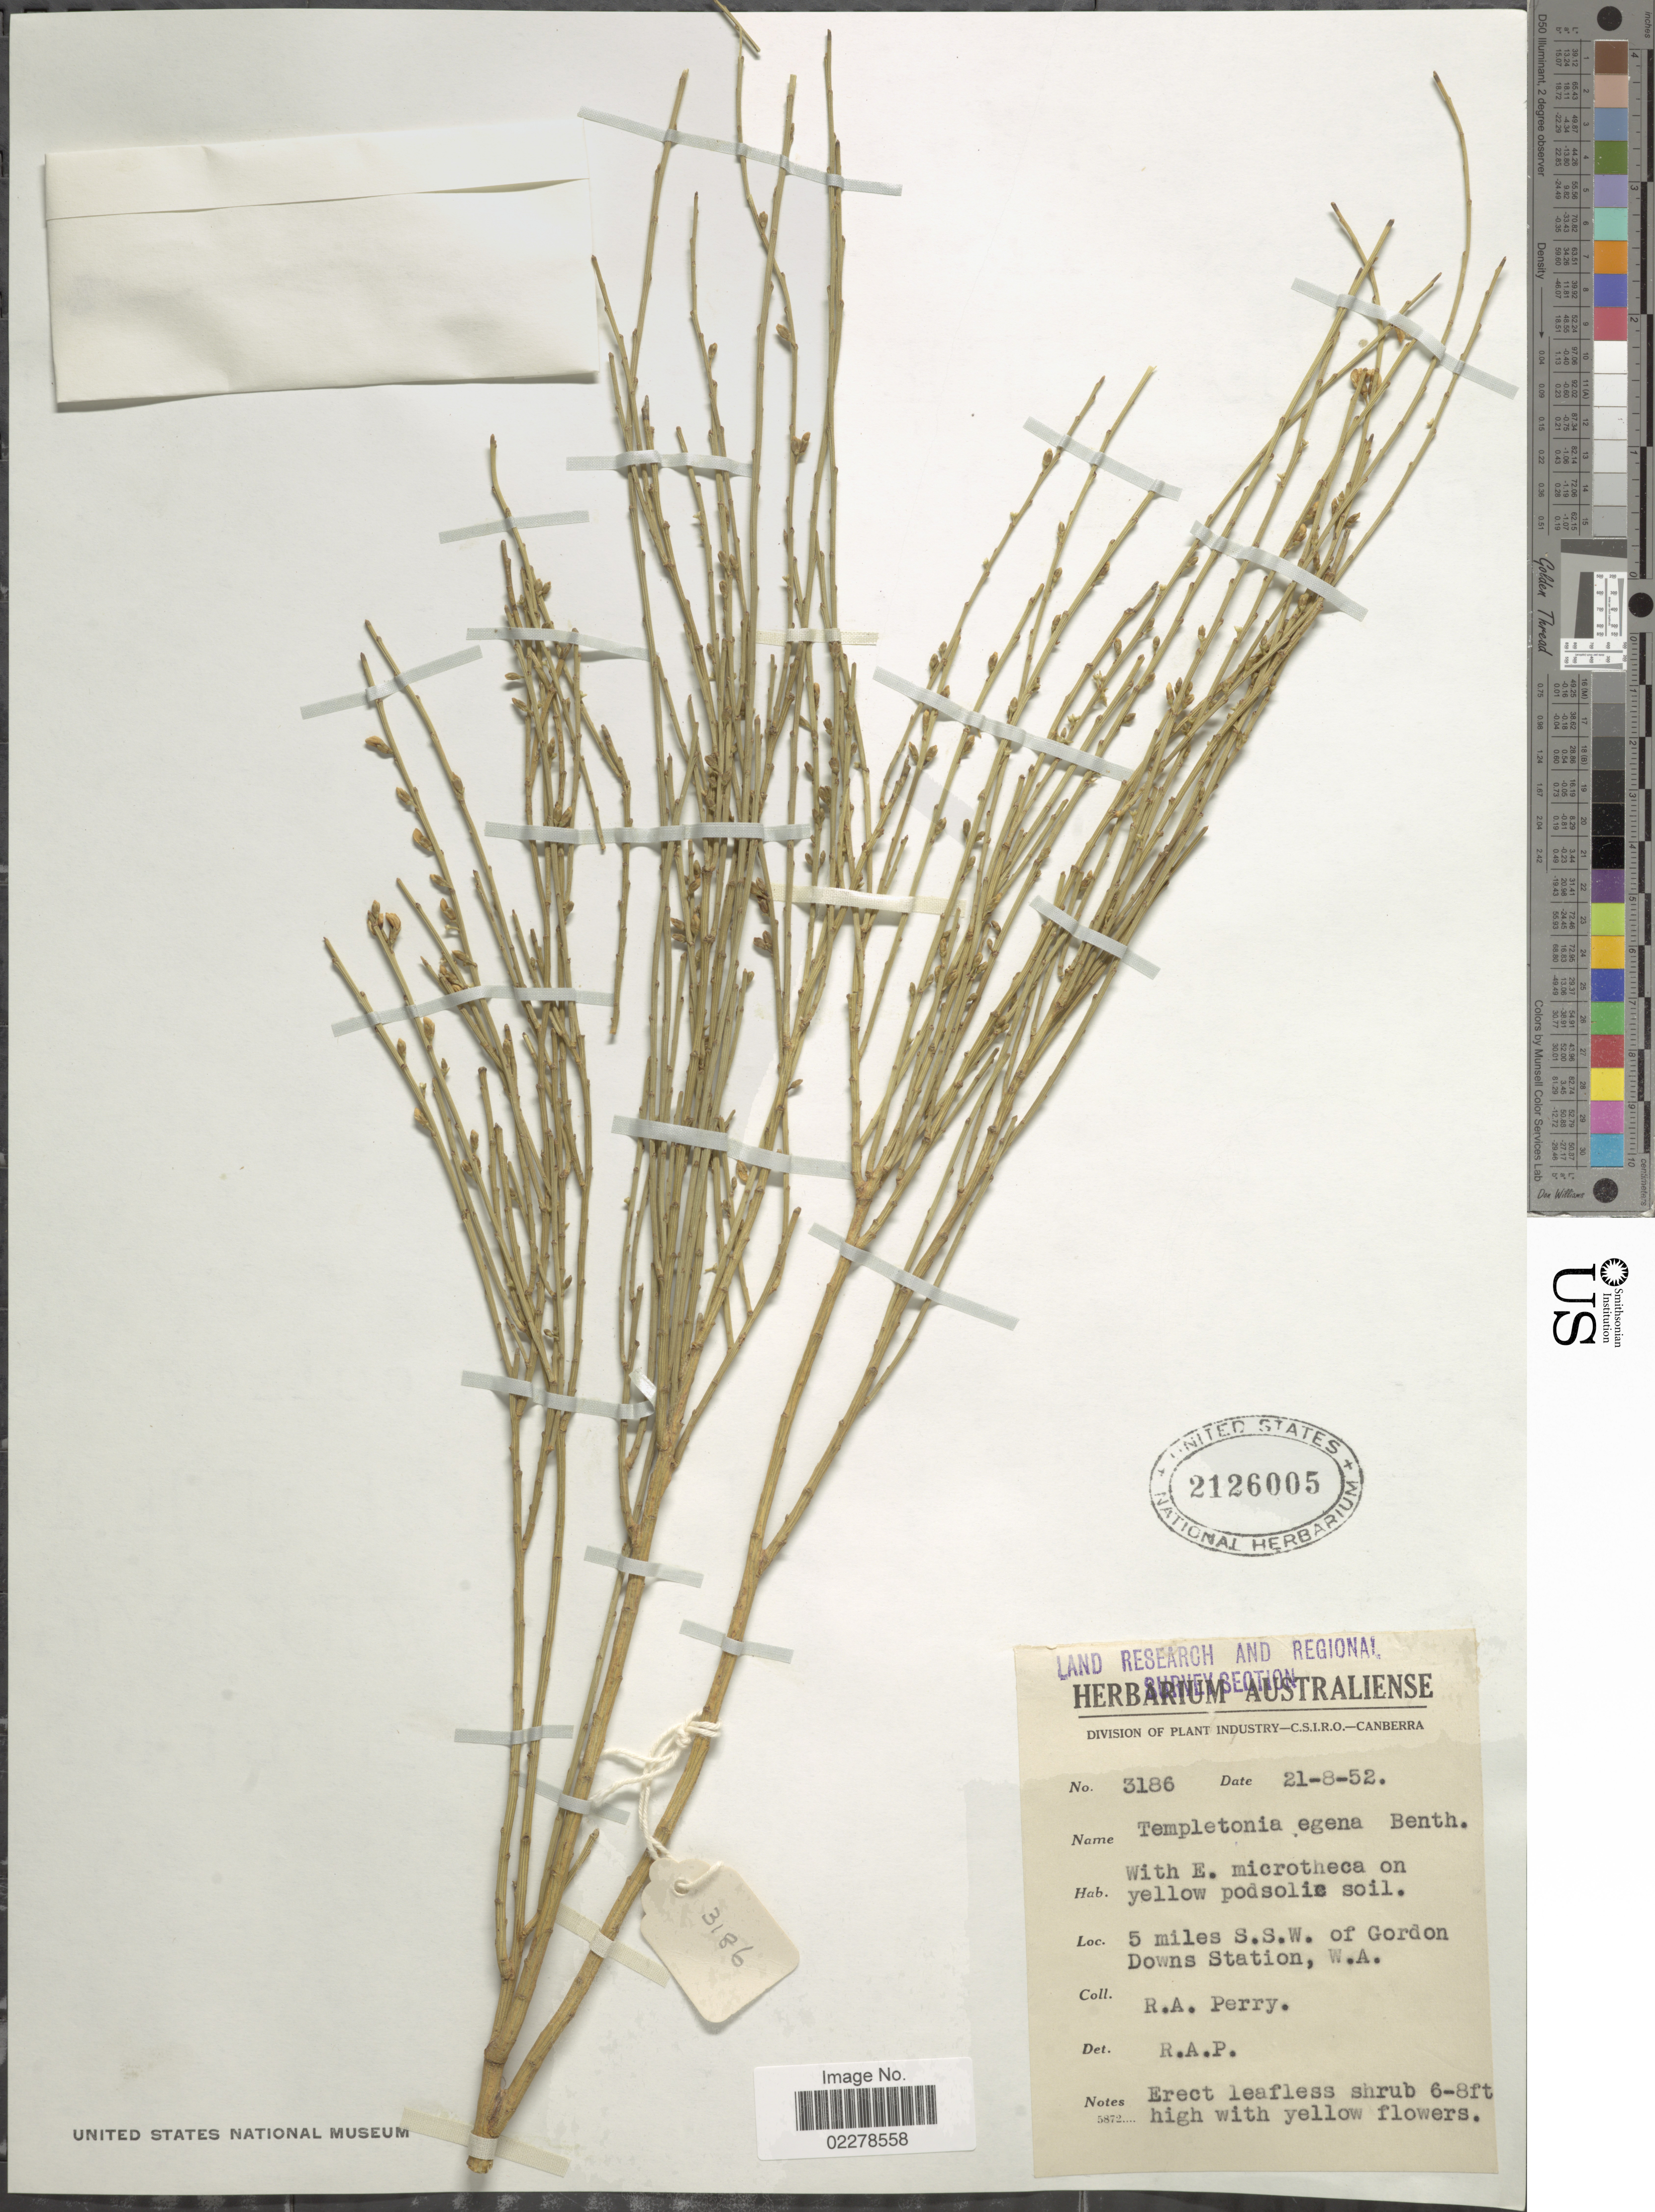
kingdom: Plantae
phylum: Tracheophyta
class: Magnoliopsida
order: Fabales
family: Fabaceae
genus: Templetonia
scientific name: Templetonia egena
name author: Benth.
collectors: Perry, R. A.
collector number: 3186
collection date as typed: Transcribed d/m/y: 21/8/52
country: Australia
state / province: Western Australia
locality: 5 miles S.S.W. of Gordon Downs Station, W.A.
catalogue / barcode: US 2126005